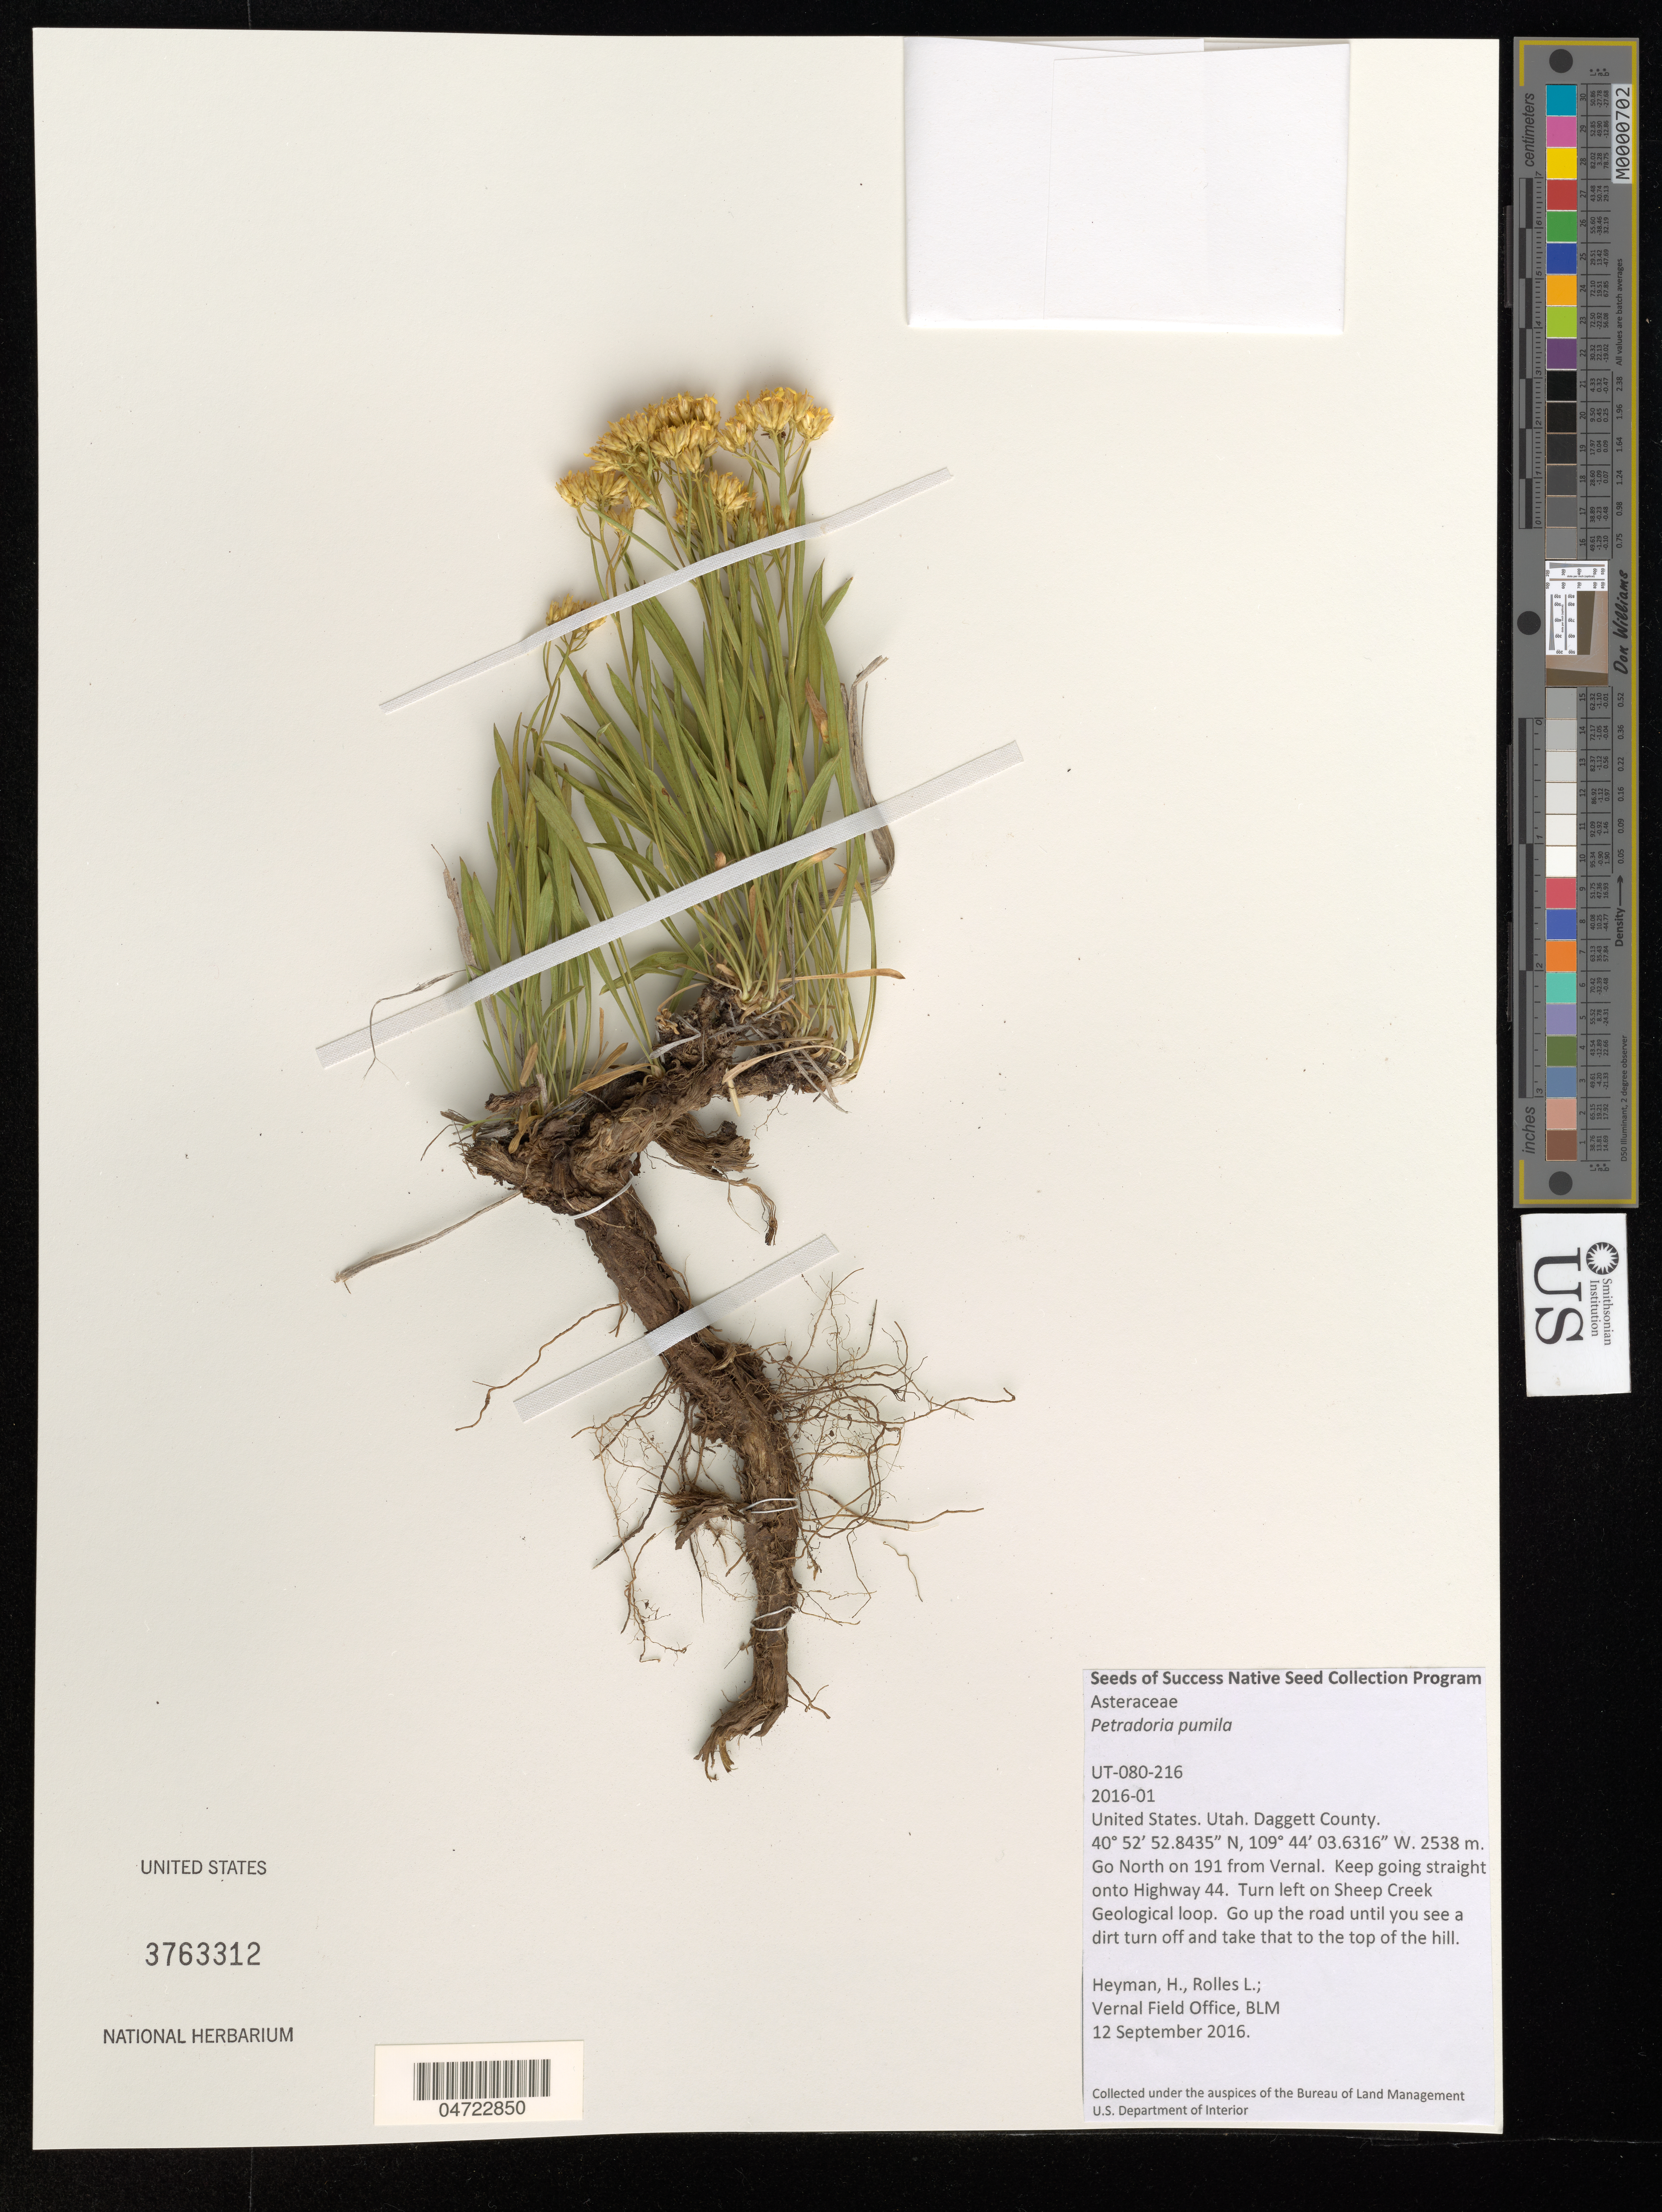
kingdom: Plantae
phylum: Tracheophyta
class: Magnoliopsida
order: Asterales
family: Asteraceae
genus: Petradoria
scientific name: Petradoria pumila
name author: (Nutt.) Greene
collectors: H. Heyman & L. Rolles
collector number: UT-080-216/2016-01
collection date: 2016-09-12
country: United States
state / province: Utah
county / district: Daggett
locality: Daggett County. Go North on 191 from Vernal. Keep going straight onto Highway 44. Turn left on Sheep Creek Geological loop. Go up the road until you see a dirt turn off and take that to the top of the hill.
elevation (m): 2538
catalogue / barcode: US 3763312